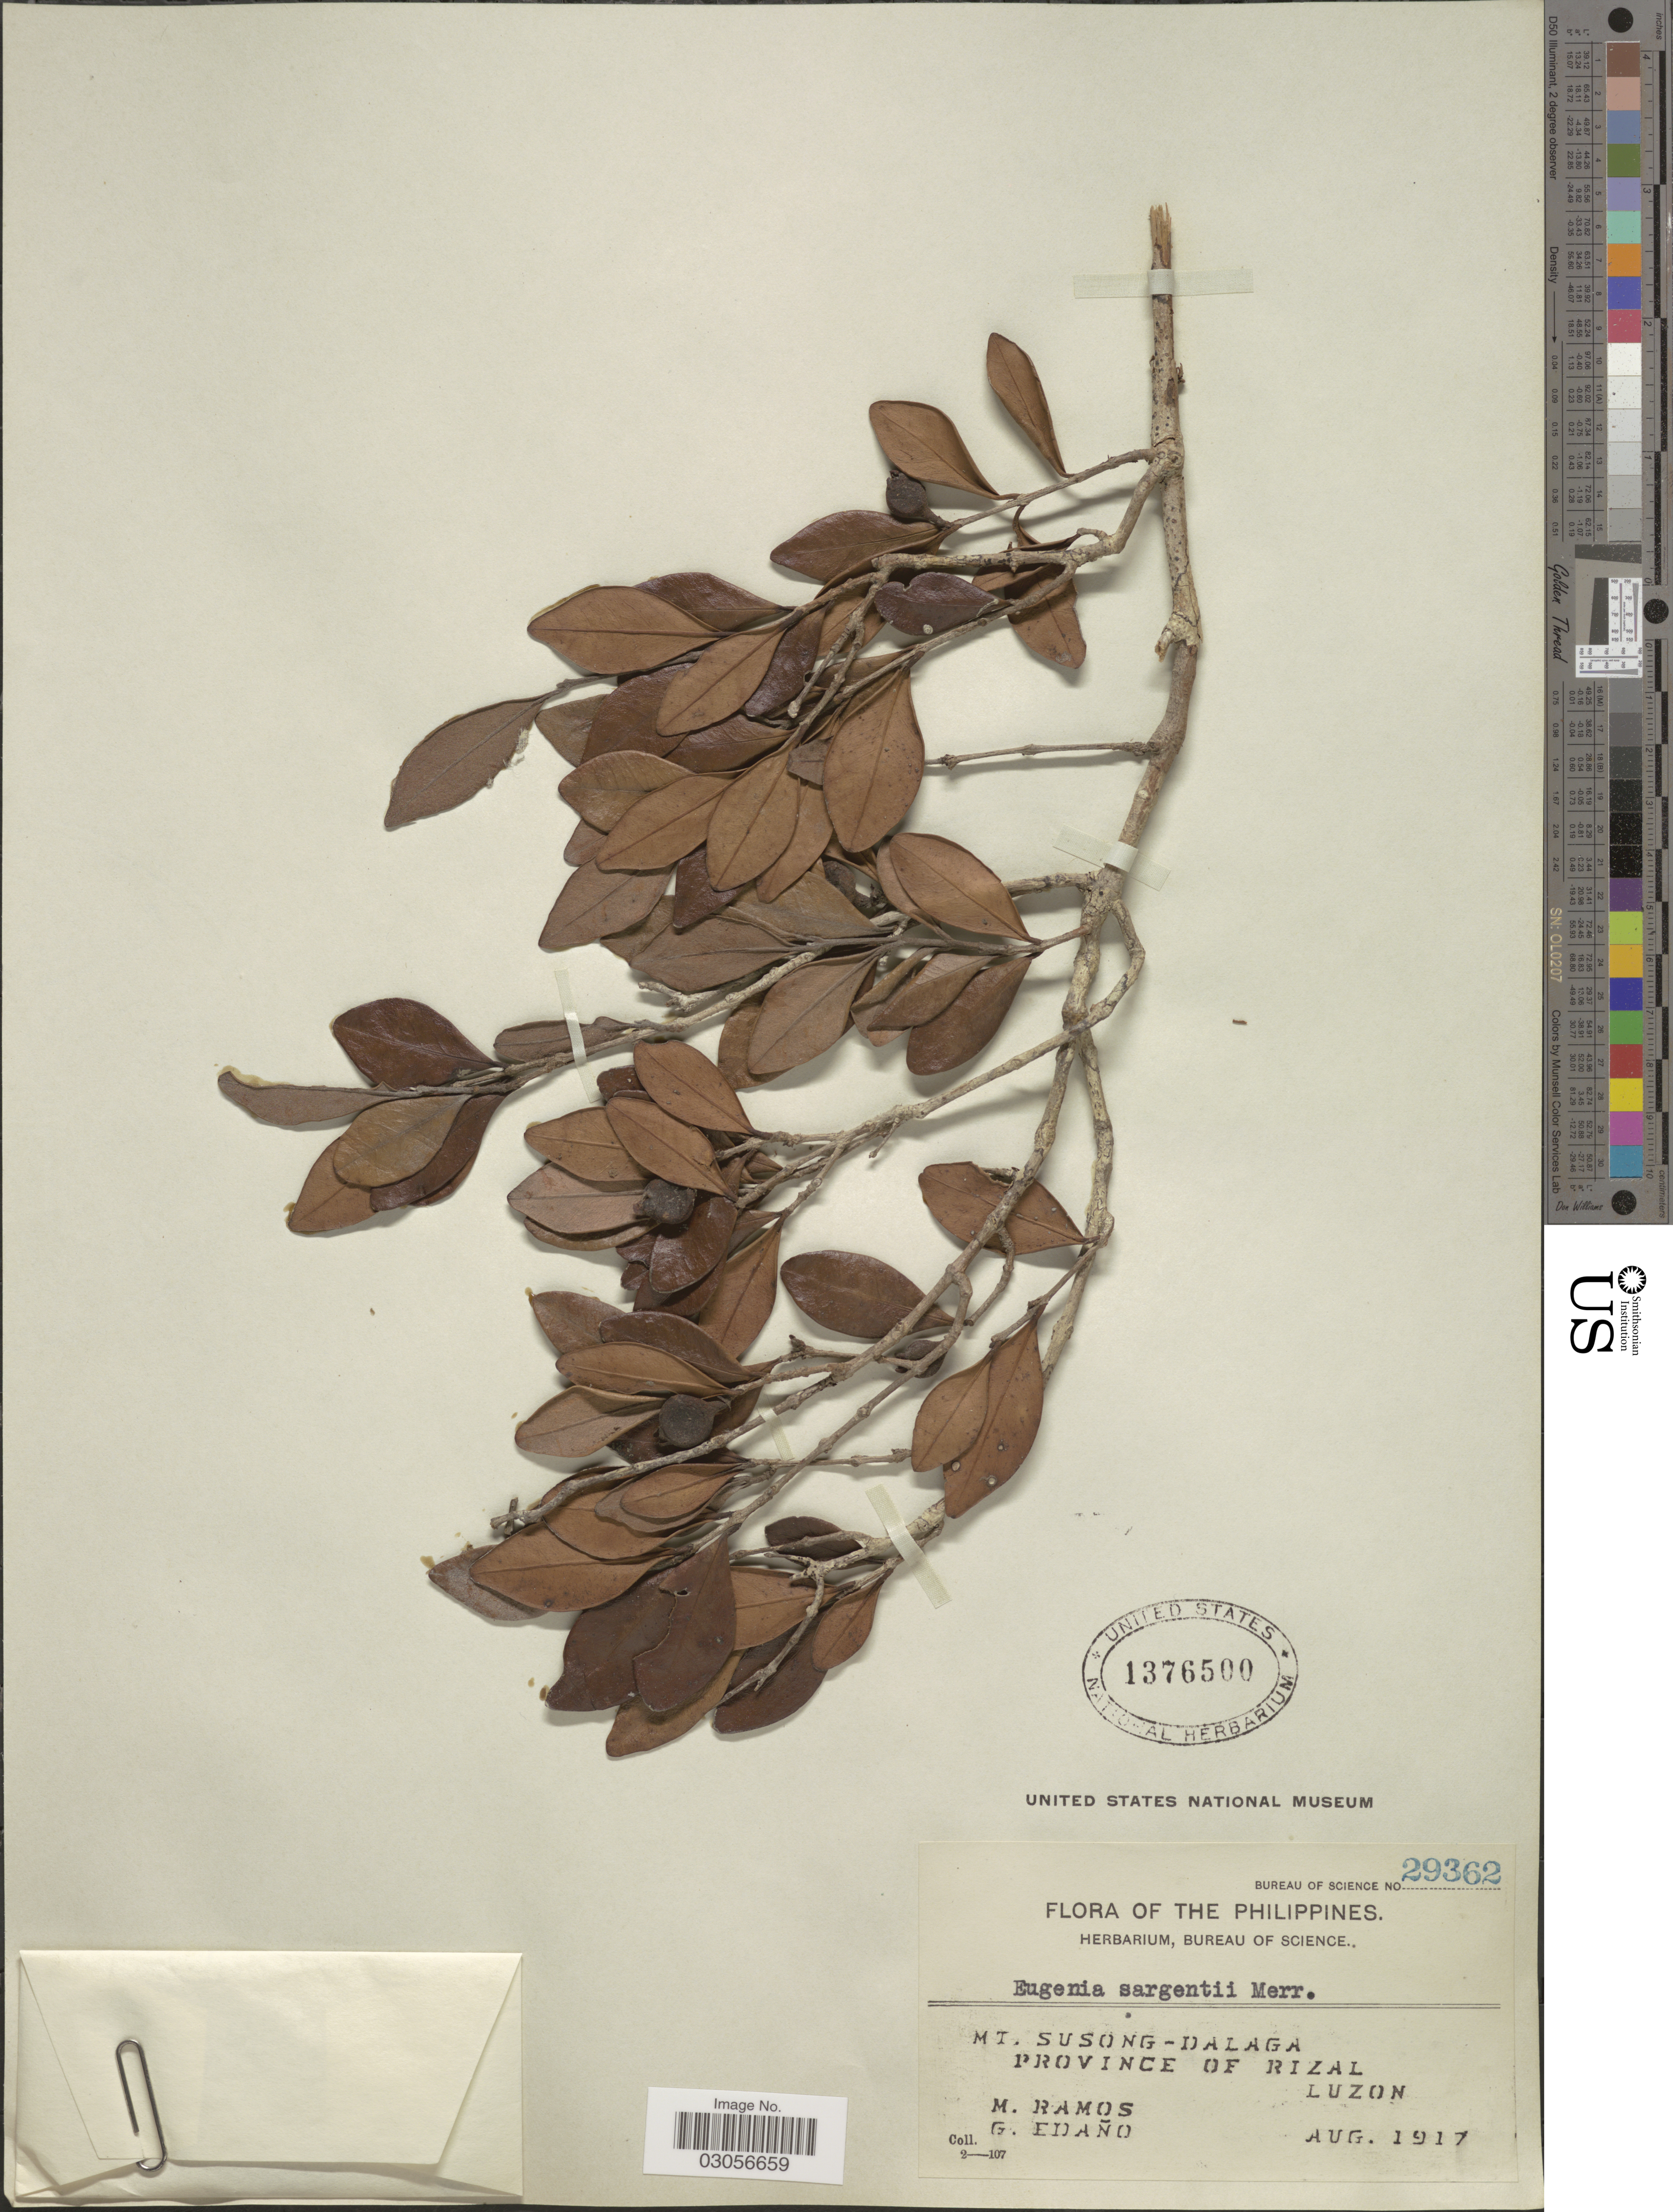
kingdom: Plantae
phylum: Tracheophyta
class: Magnoliopsida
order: Myrtales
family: Myrtaceae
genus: Eugenia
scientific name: Eugenia sargentii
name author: Merr.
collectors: M. Ramos & G. Edaño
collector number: Bureau of Science 29362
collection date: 1917-08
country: Philippines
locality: Mt. Susong - Dalaga. Province of Rizal. Luzon.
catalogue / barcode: US 1376500